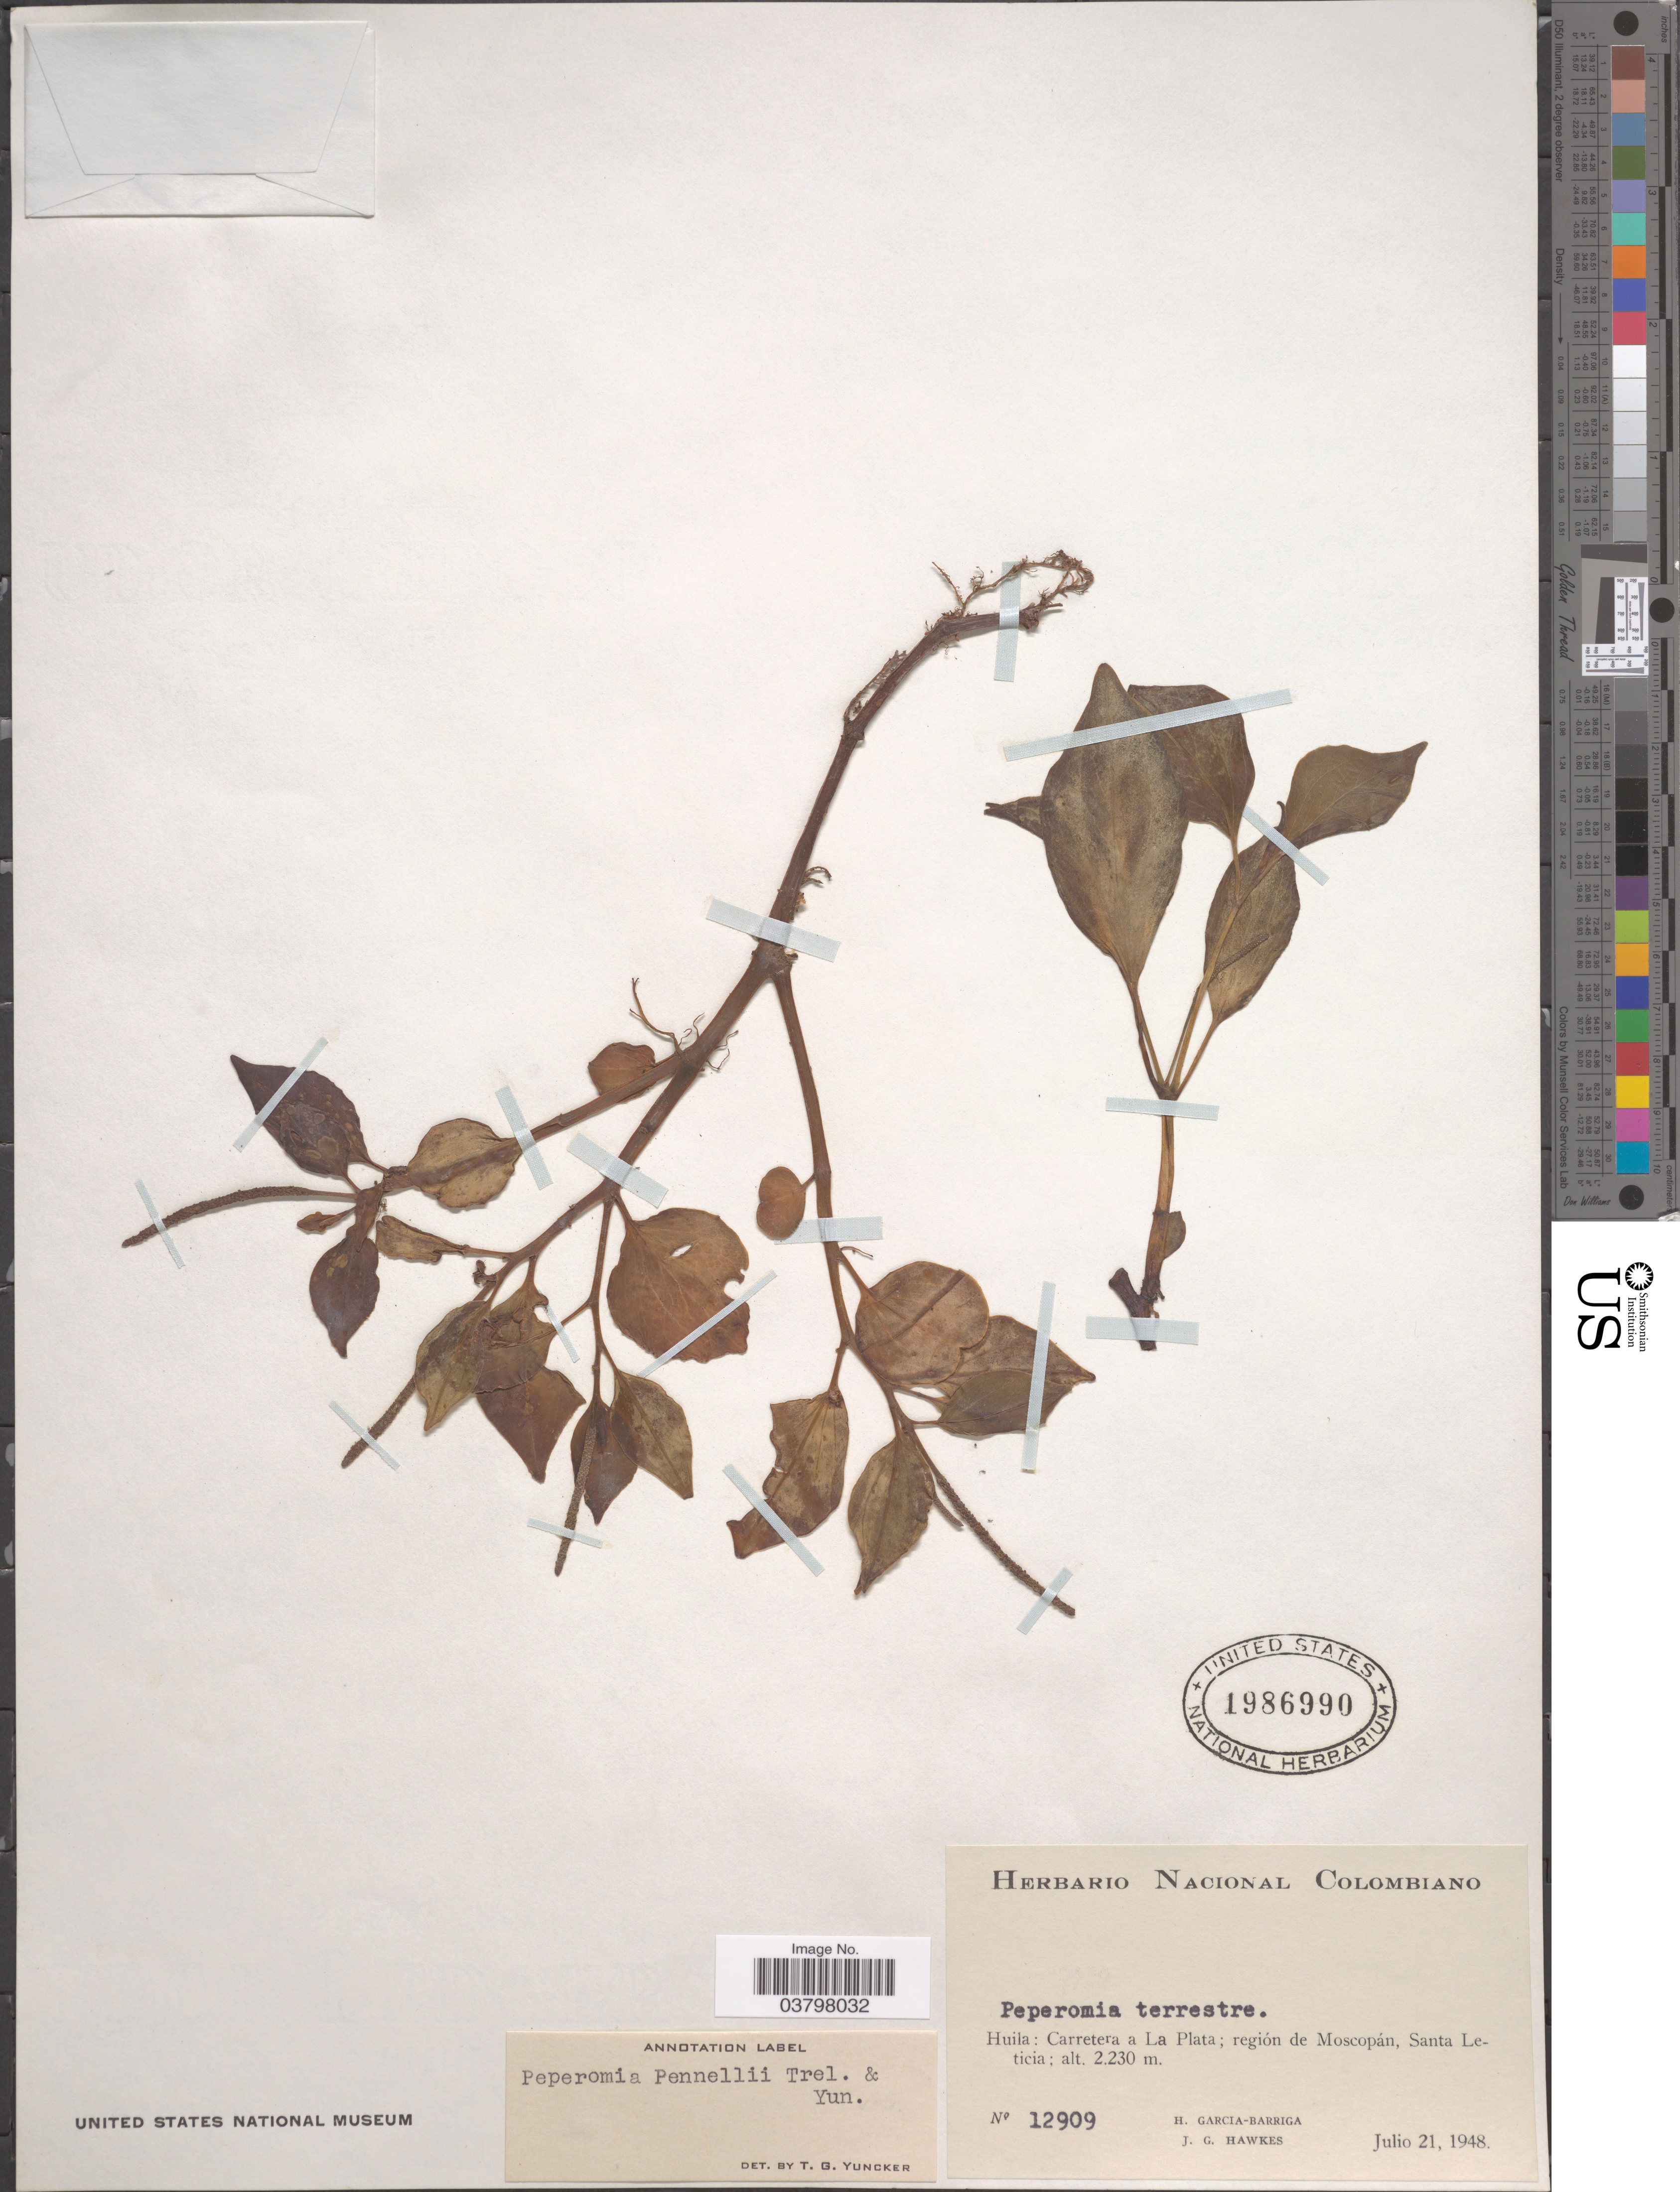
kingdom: Plantae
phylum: Tracheophyta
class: Magnoliopsida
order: Piperales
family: Piperaceae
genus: Peperomia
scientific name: Peperomia pennellii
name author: Trel. & Yunck.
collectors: H. García Barriga & J. Hawkes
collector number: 12909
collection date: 1948-07-21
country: Colombia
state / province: Huila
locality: Carretera a La Plata; región de Moscopán, Santa Leticia.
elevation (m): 2230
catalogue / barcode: US 1986990